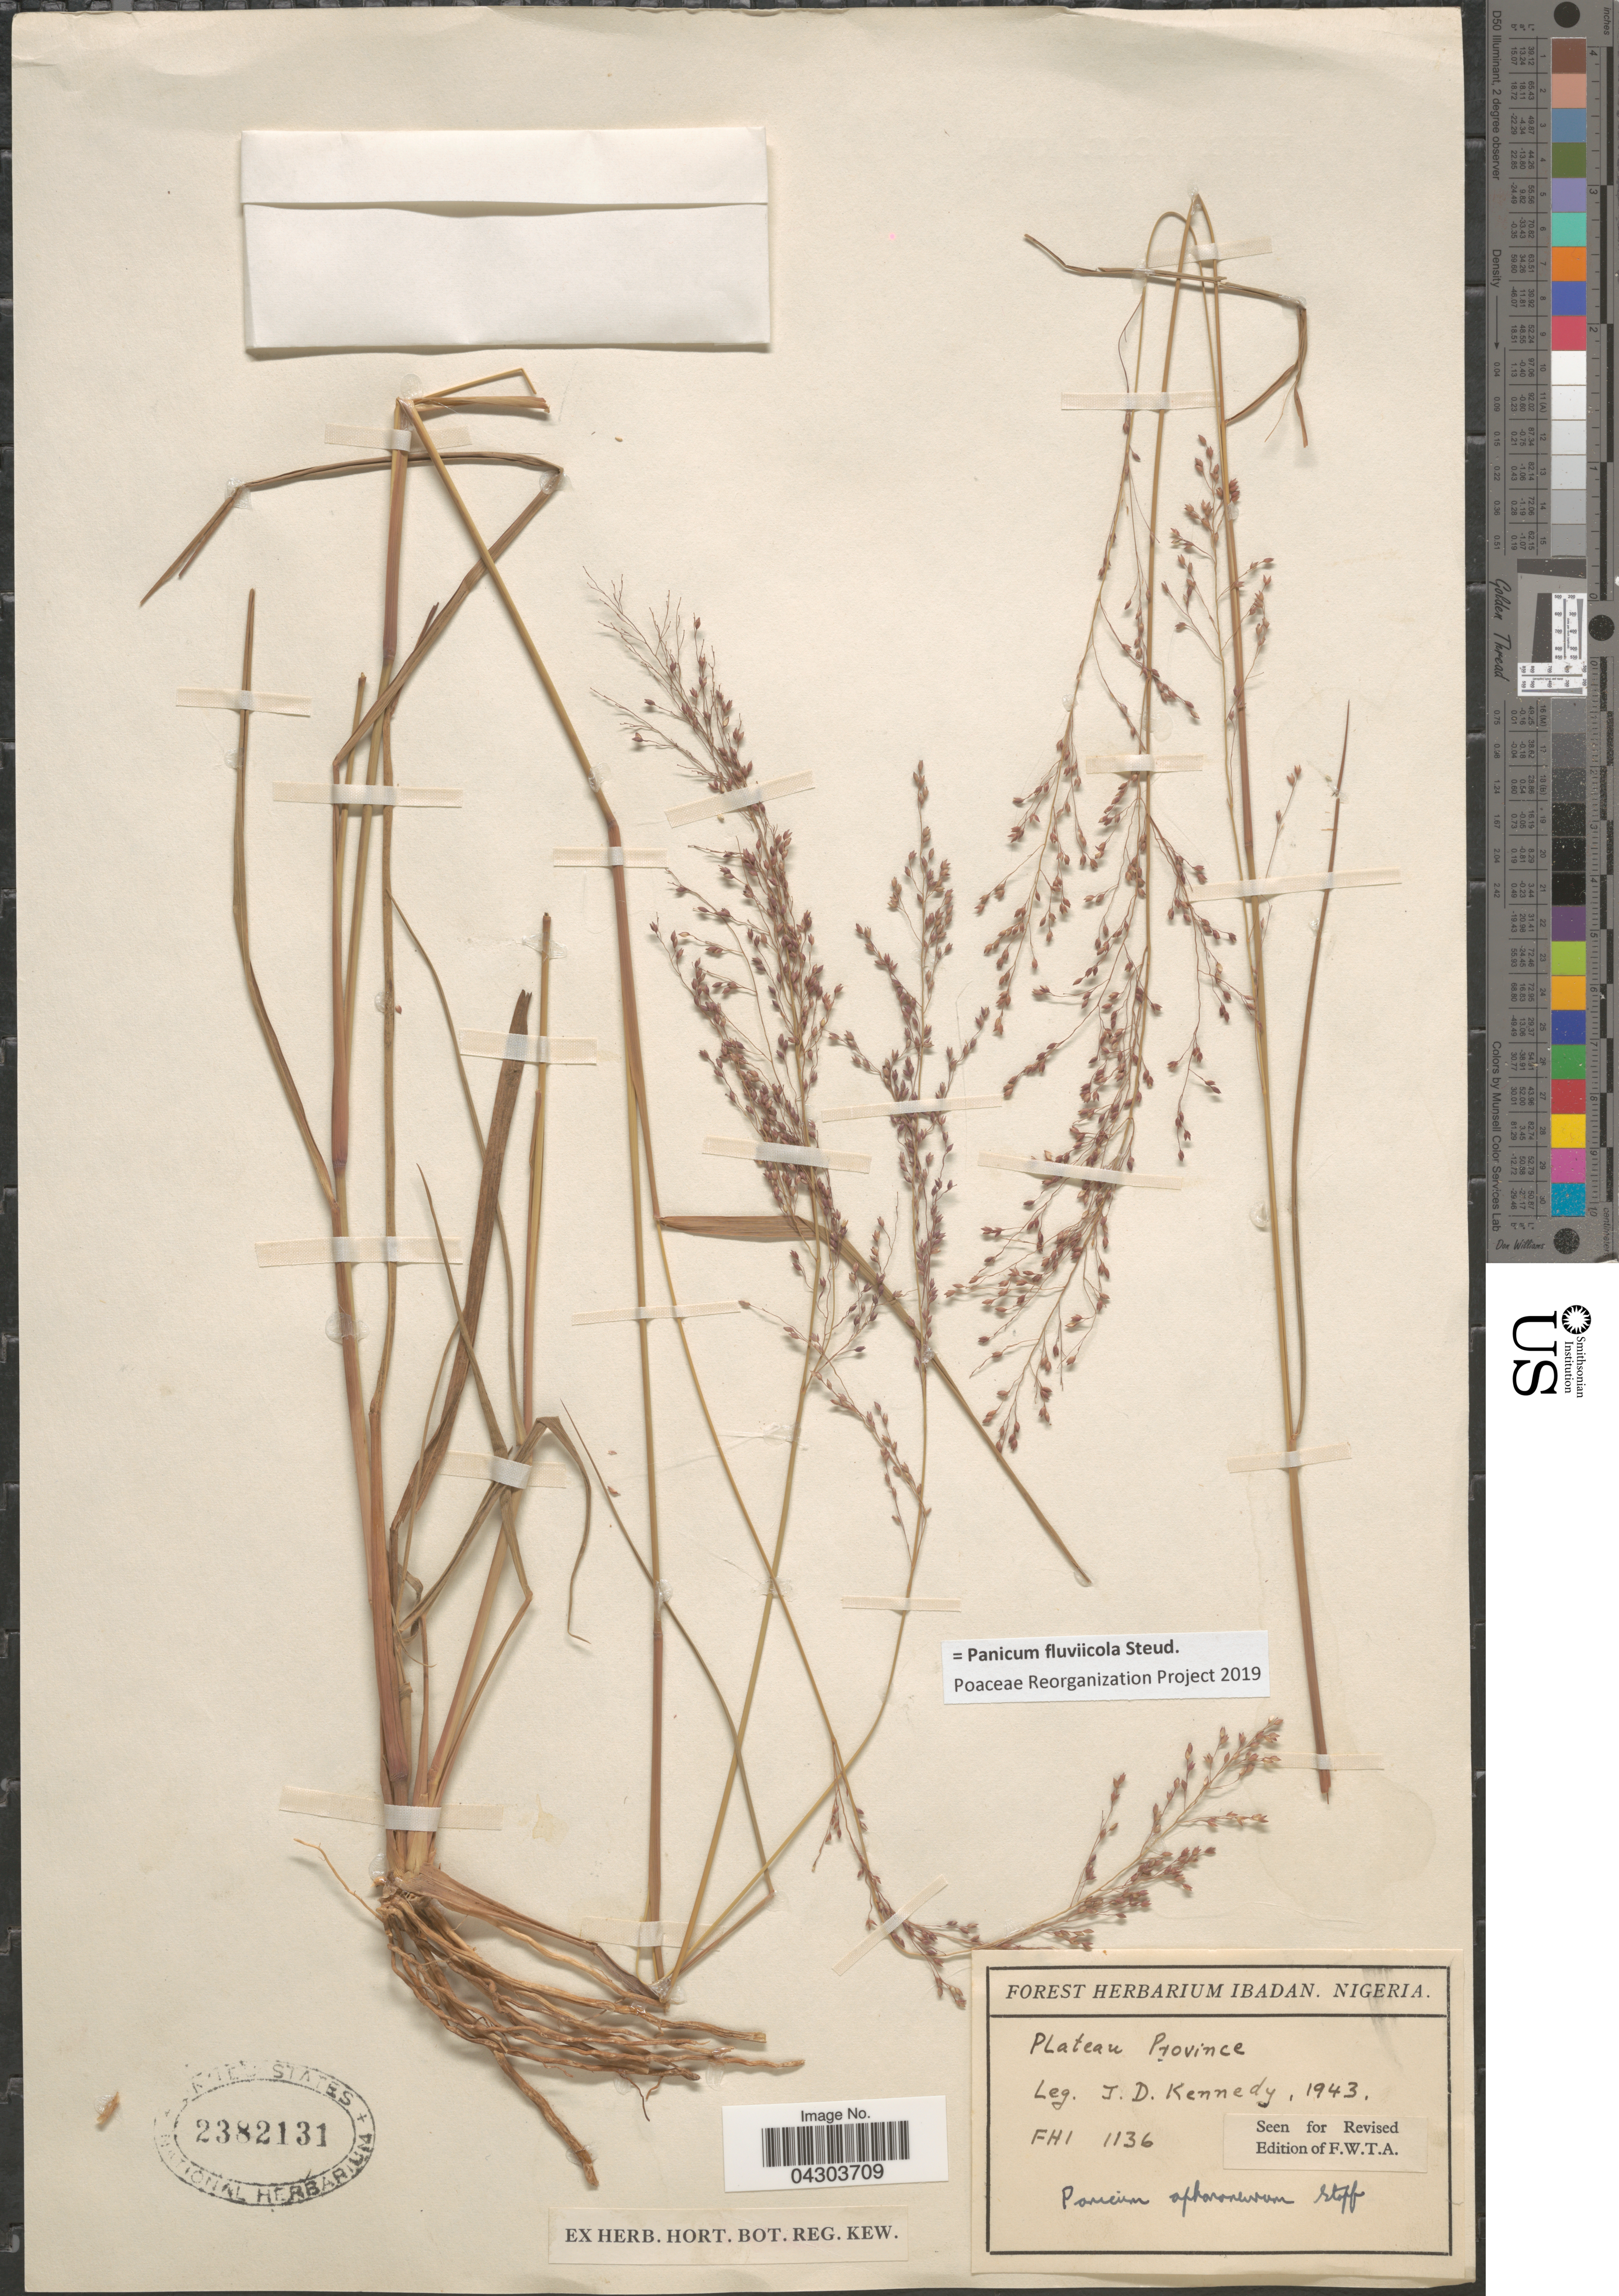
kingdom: Plantae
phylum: Tracheophyta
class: Liliopsida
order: Poales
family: Poaceae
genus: Panicum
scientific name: Panicum fluviicola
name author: Steud.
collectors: J. D. Kennedy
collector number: FHI1136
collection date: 1943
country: Nigeria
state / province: Plateau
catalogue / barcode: US 2382131